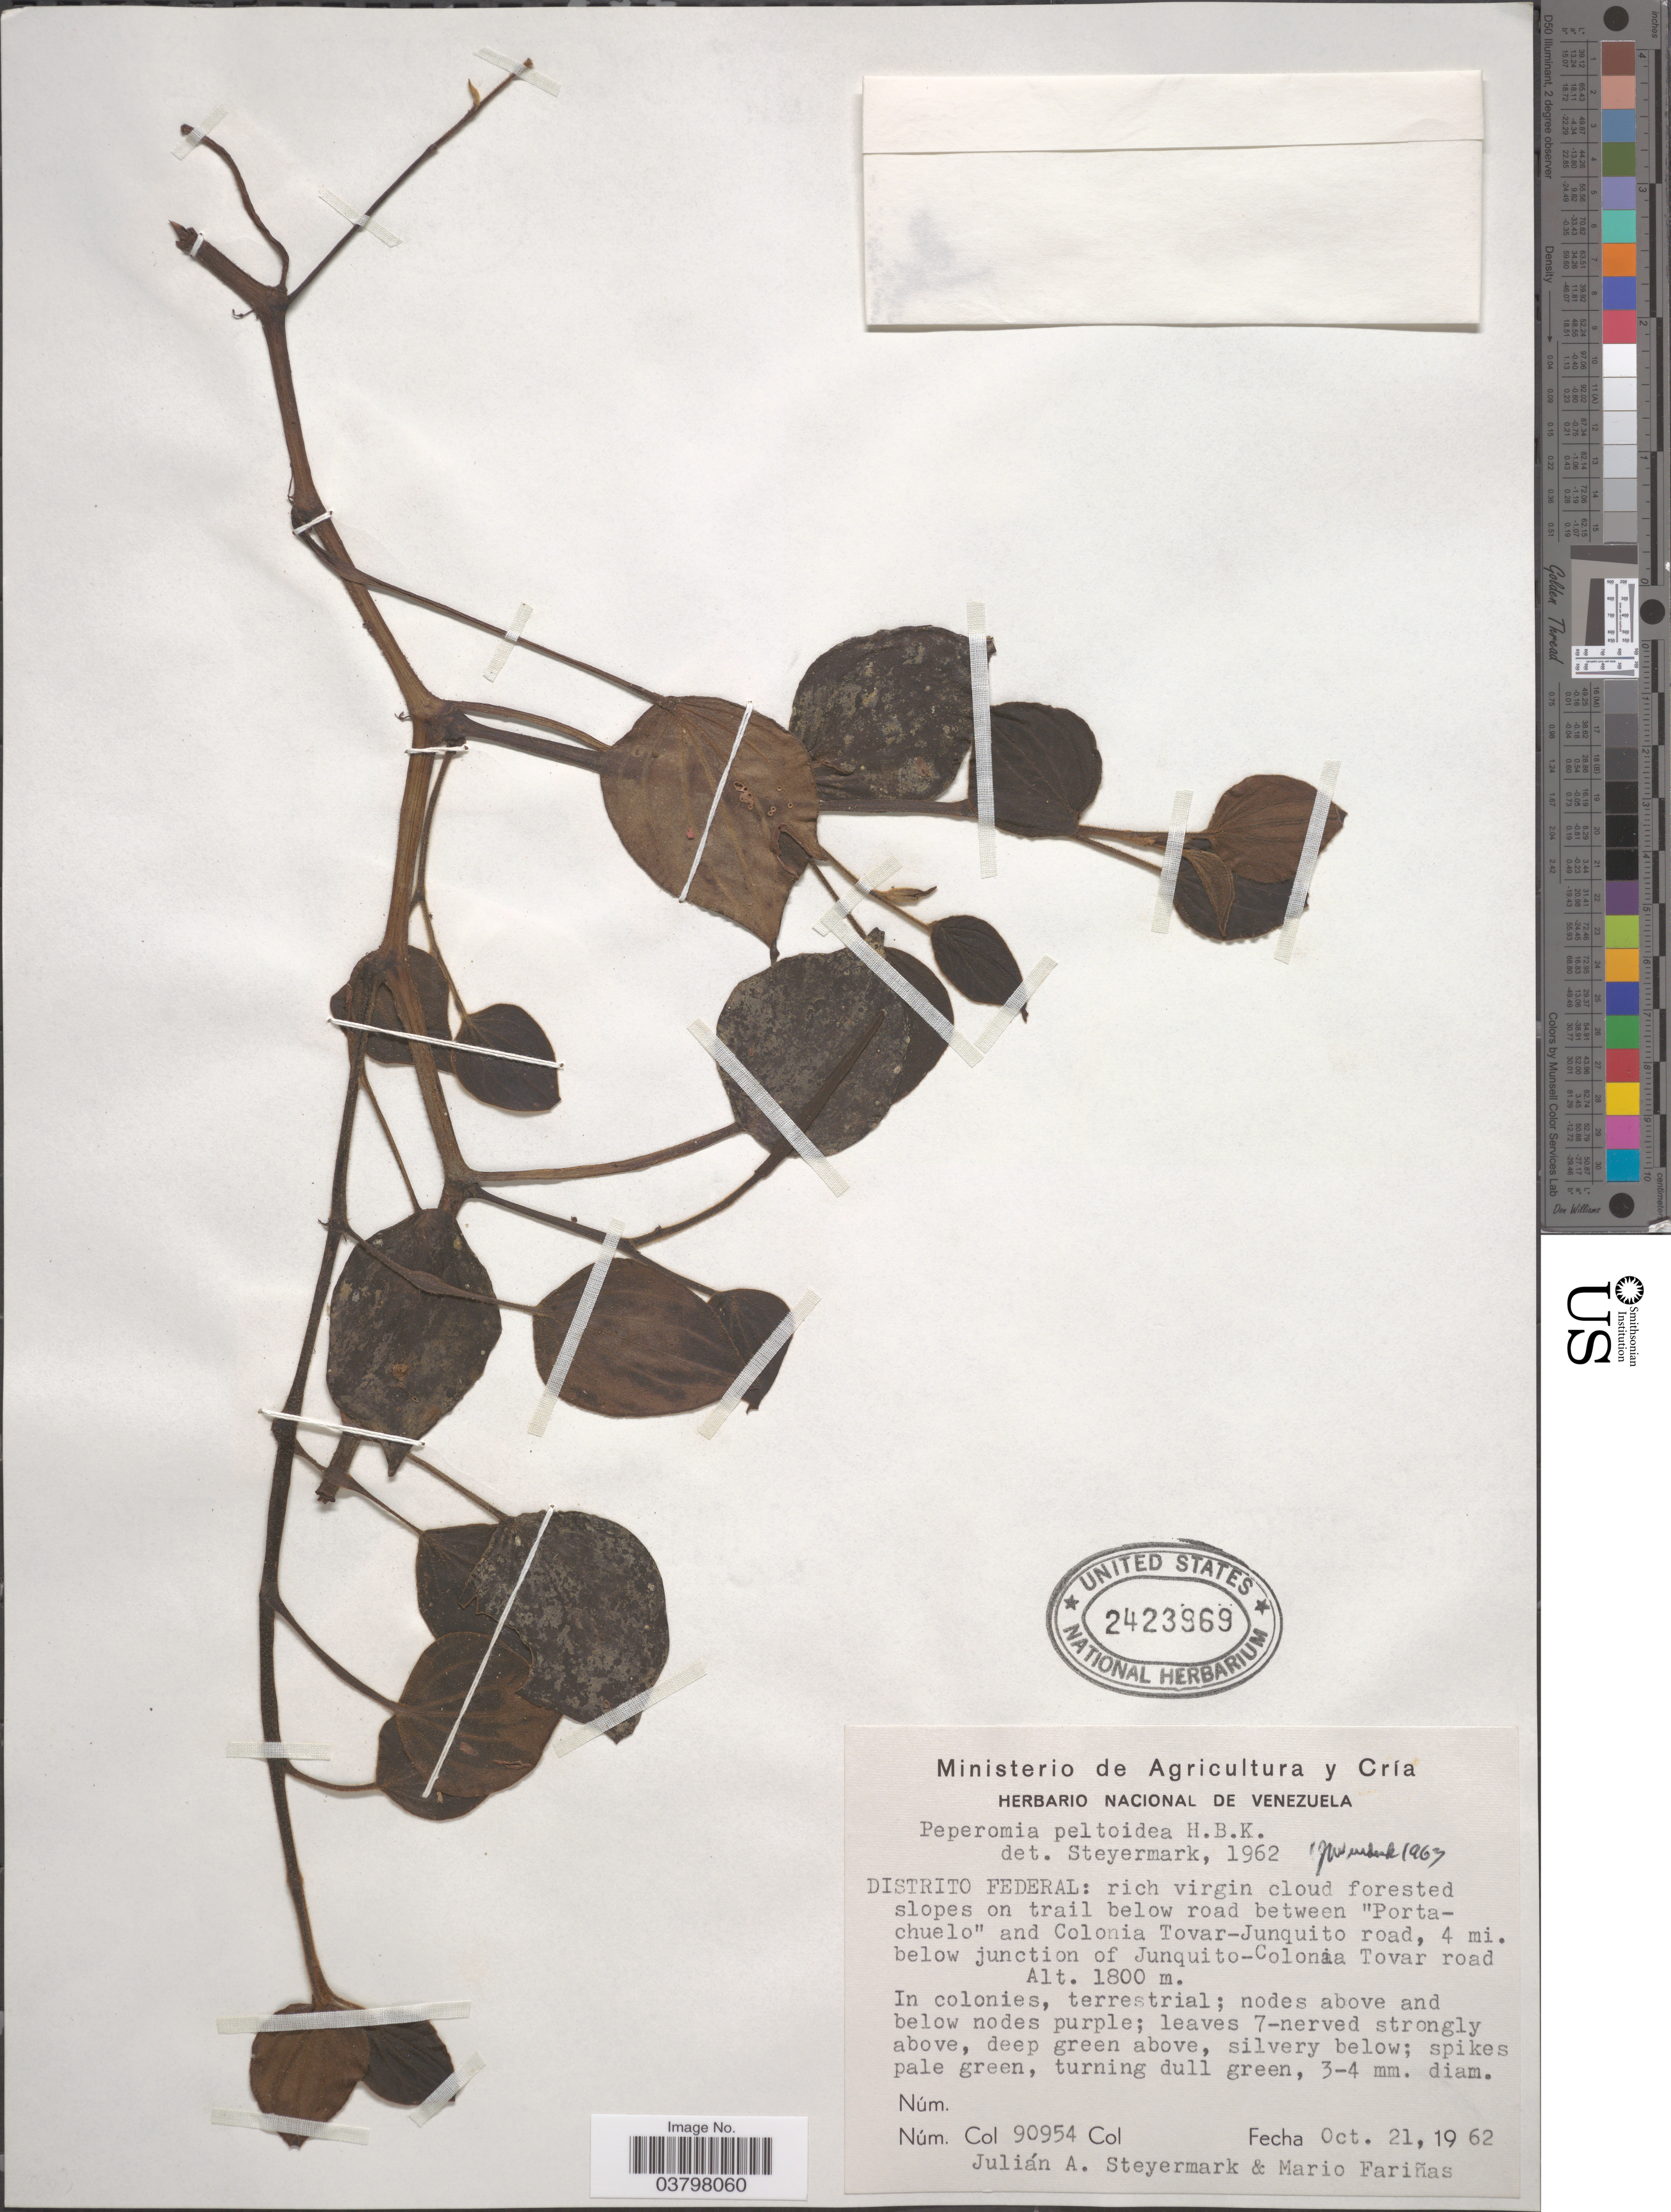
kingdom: Plantae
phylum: Tracheophyta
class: Magnoliopsida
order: Piperales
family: Piperaceae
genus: Peperomia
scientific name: Peperomia peltoidea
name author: Kunth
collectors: J. Steyermark & M. Fariñas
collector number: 90954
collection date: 1962-10-21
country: Venezuela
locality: Distrito Federal: rich virgin cloud forested slopes on trail below road between "Portachuelo" and Colonia Tovar-Junquito road, 4 mi. below junction of Junquito-Colonia Tovar road.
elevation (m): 1800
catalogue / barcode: US 2423969